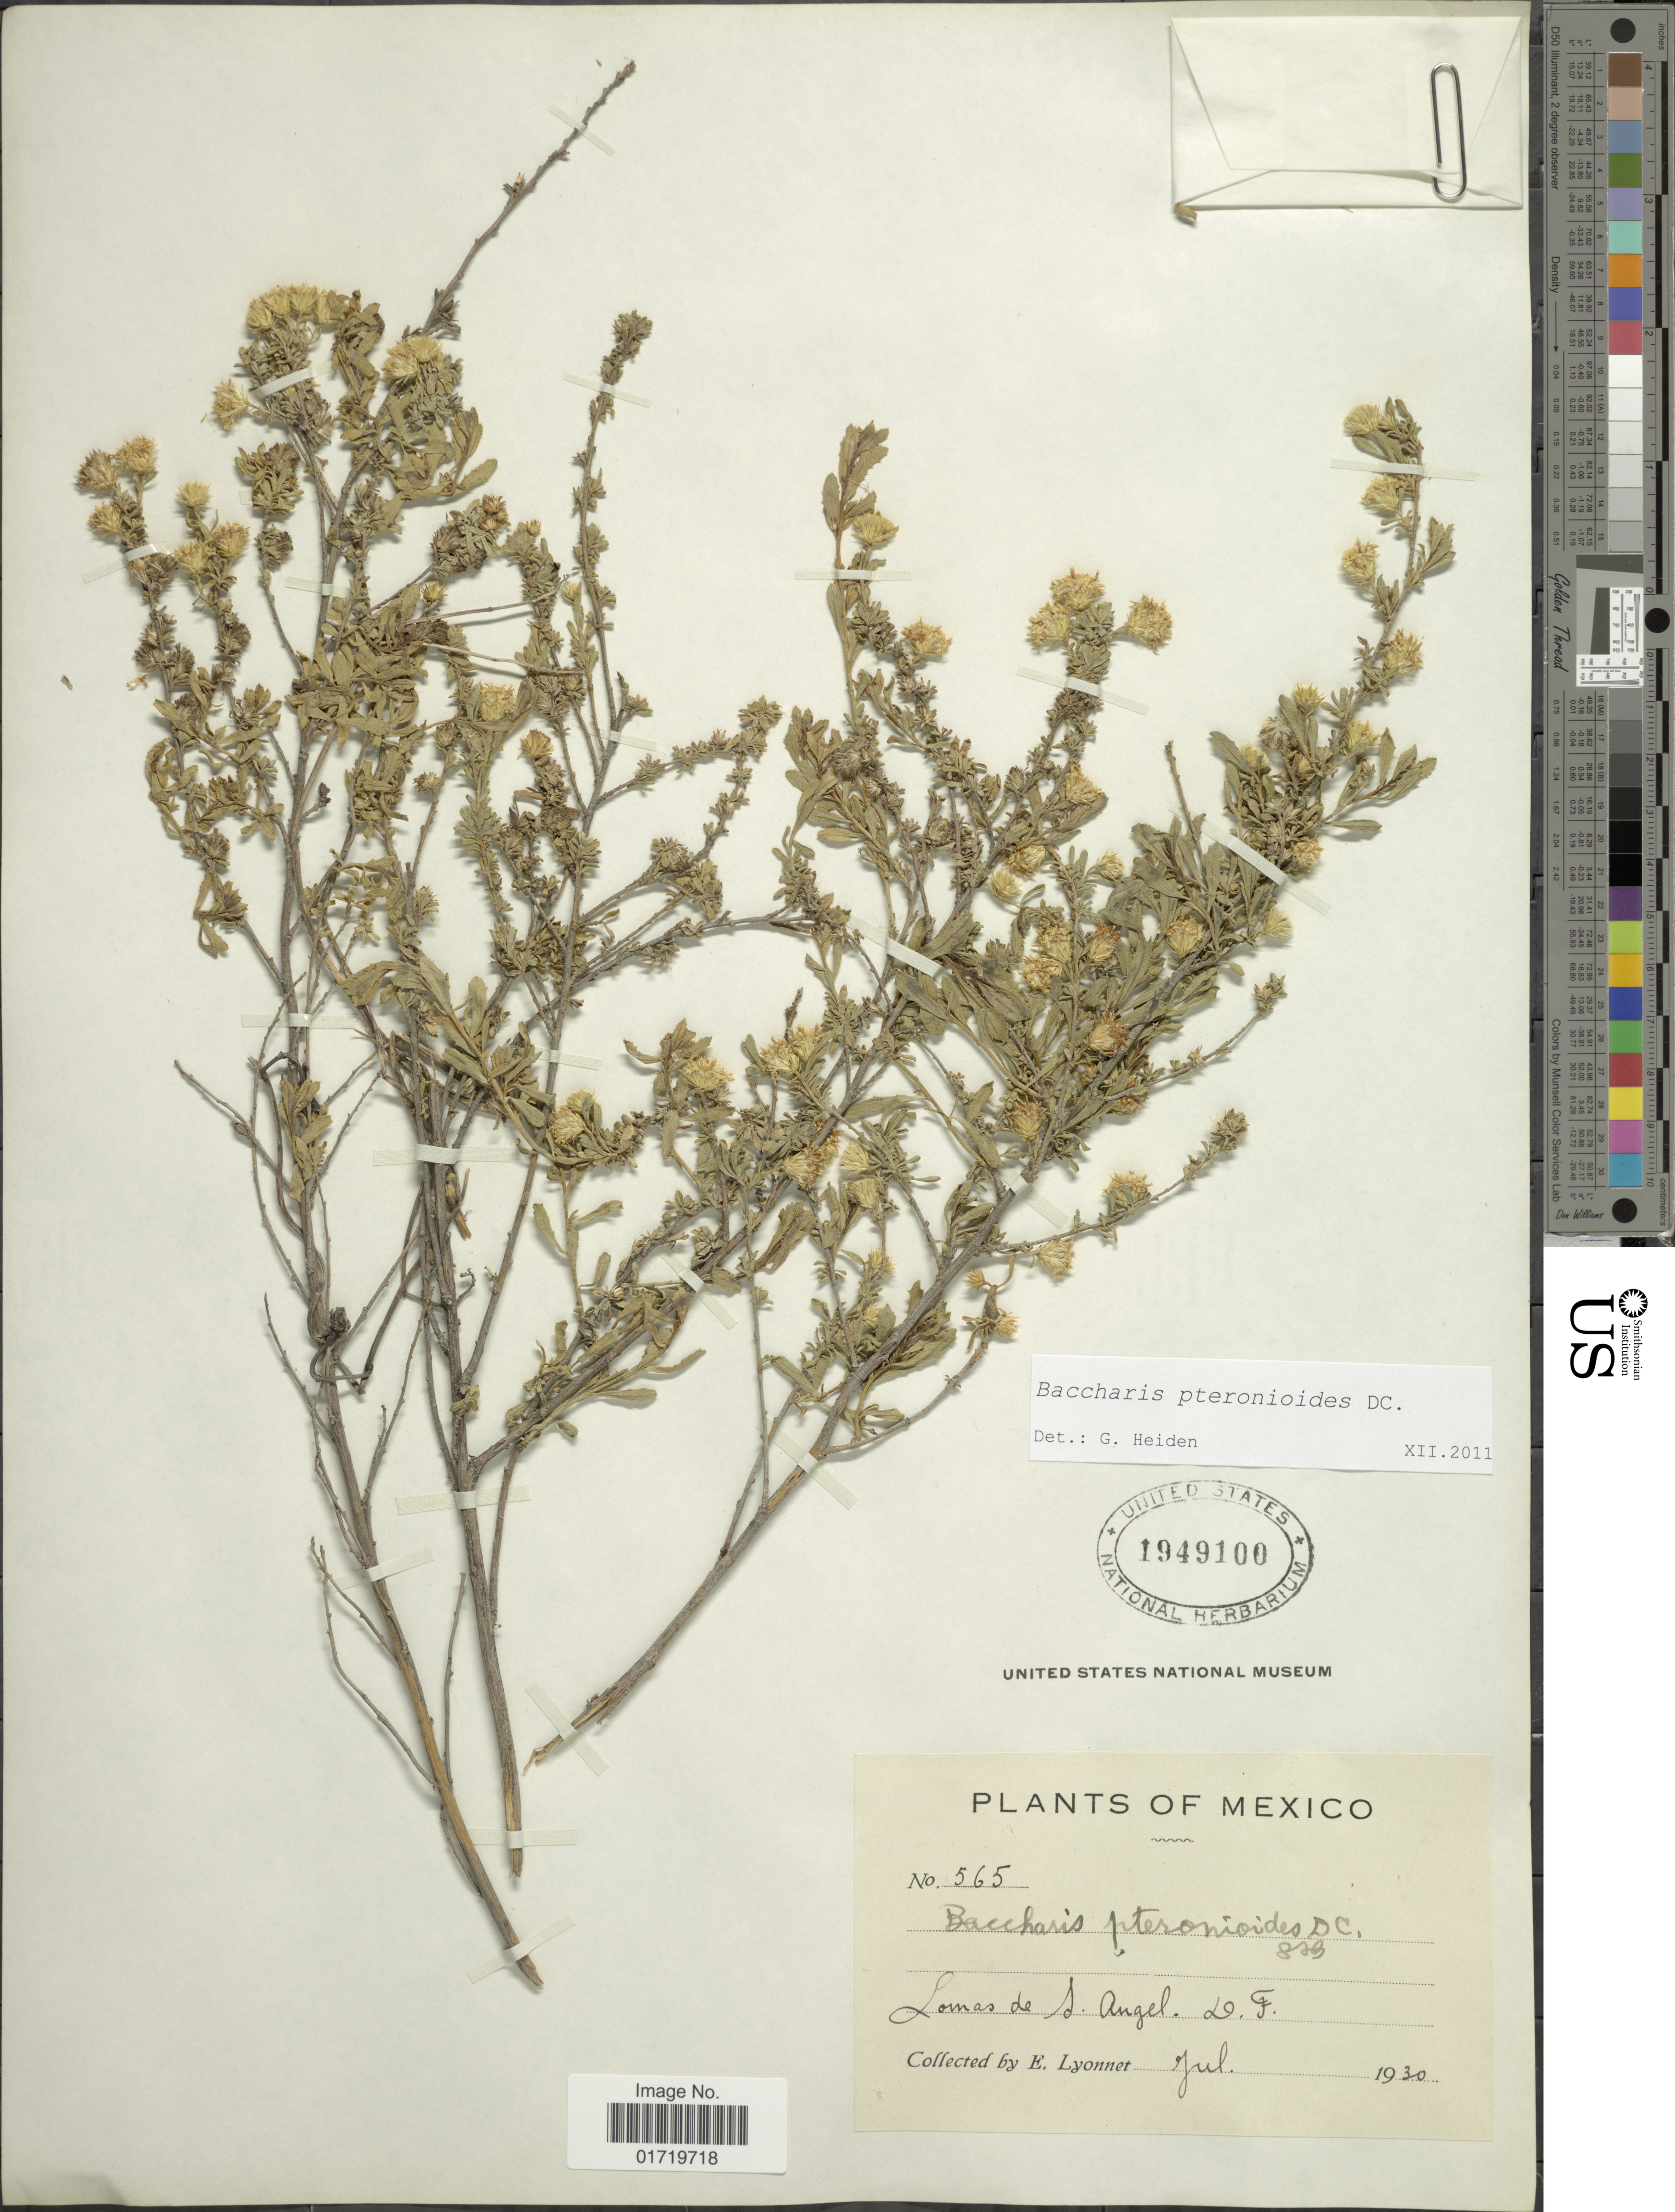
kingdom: Plantae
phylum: Tracheophyta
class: Magnoliopsida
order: Asterales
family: Asteraceae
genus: Baccharis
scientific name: Baccharis pteronioides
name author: DC.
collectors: E. Lyonnet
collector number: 565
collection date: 1930-07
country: Mexico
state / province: Distrito Federal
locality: Lomas de S. Angel, D. F.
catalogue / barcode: US 1949100